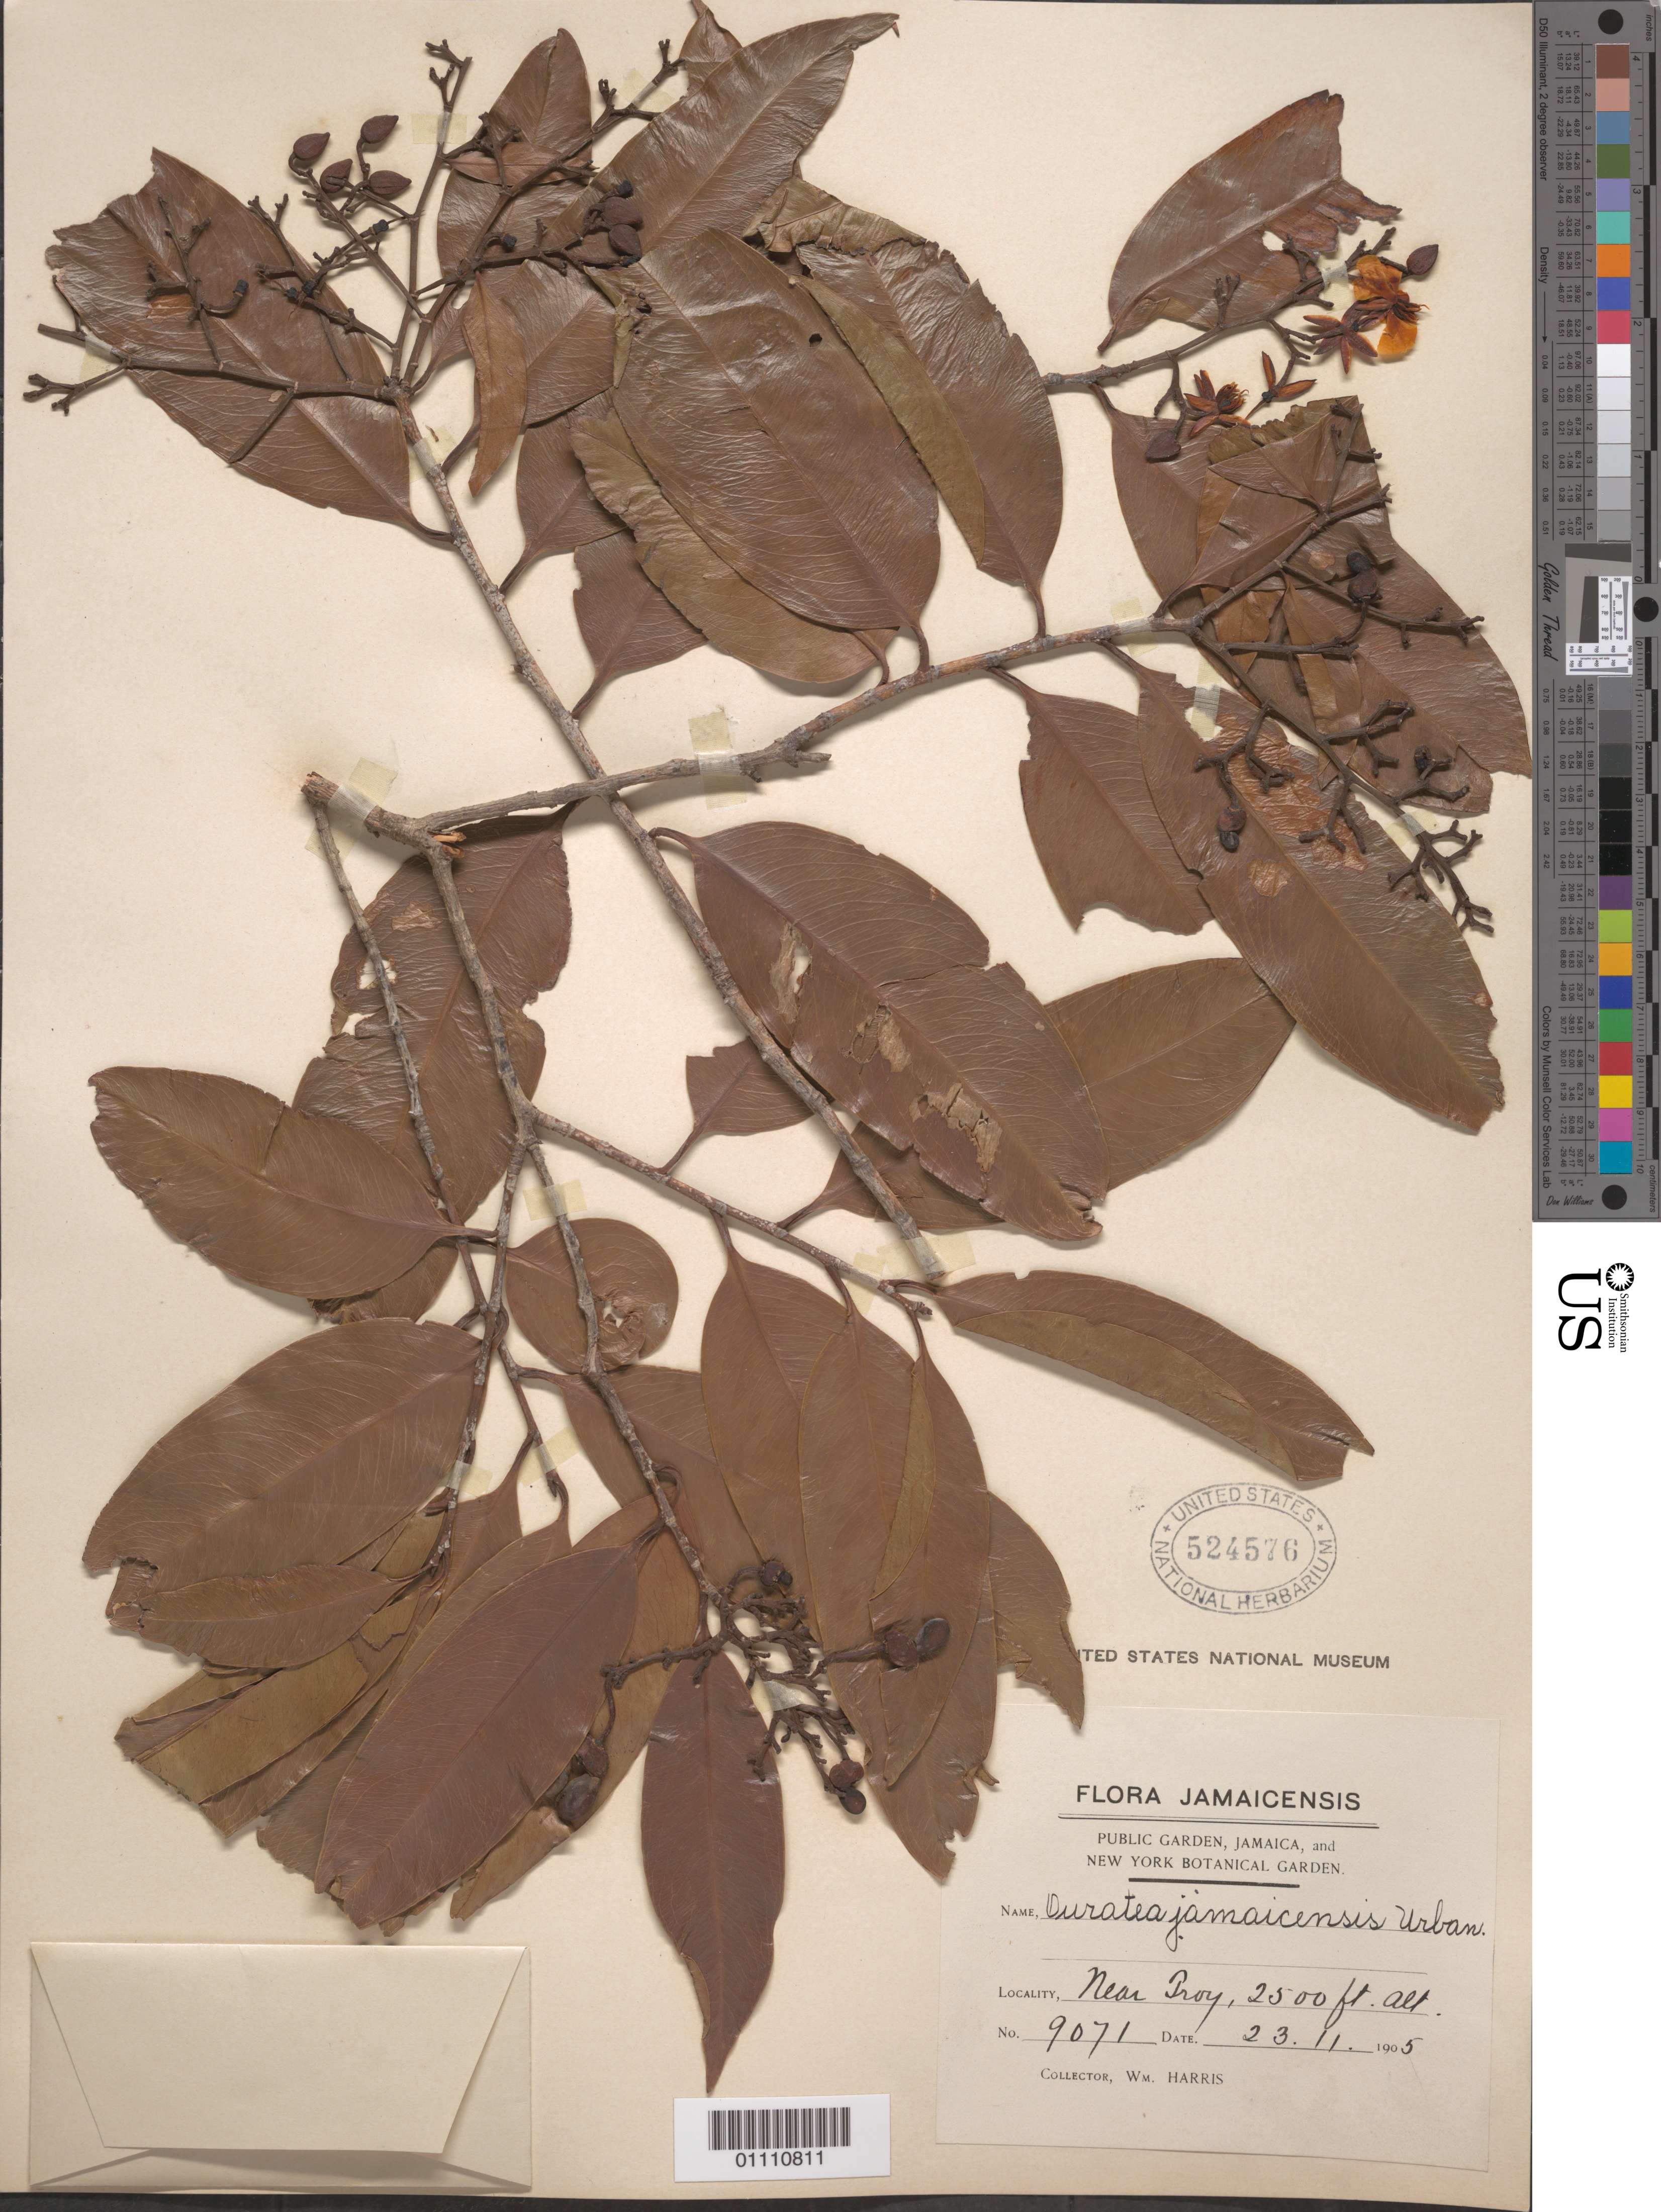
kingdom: Plantae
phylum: Tracheophyta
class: Magnoliopsida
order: Malpighiales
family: Ochnaceae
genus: Ouratea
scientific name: Ouratea jamaicensis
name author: (Planch.) Urb.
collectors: W. Harris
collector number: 9071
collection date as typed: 23 Nov 1905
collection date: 1905-11-23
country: Jamaica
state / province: Trelawny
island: Jamaica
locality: Near Troy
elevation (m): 762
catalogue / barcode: US 524576